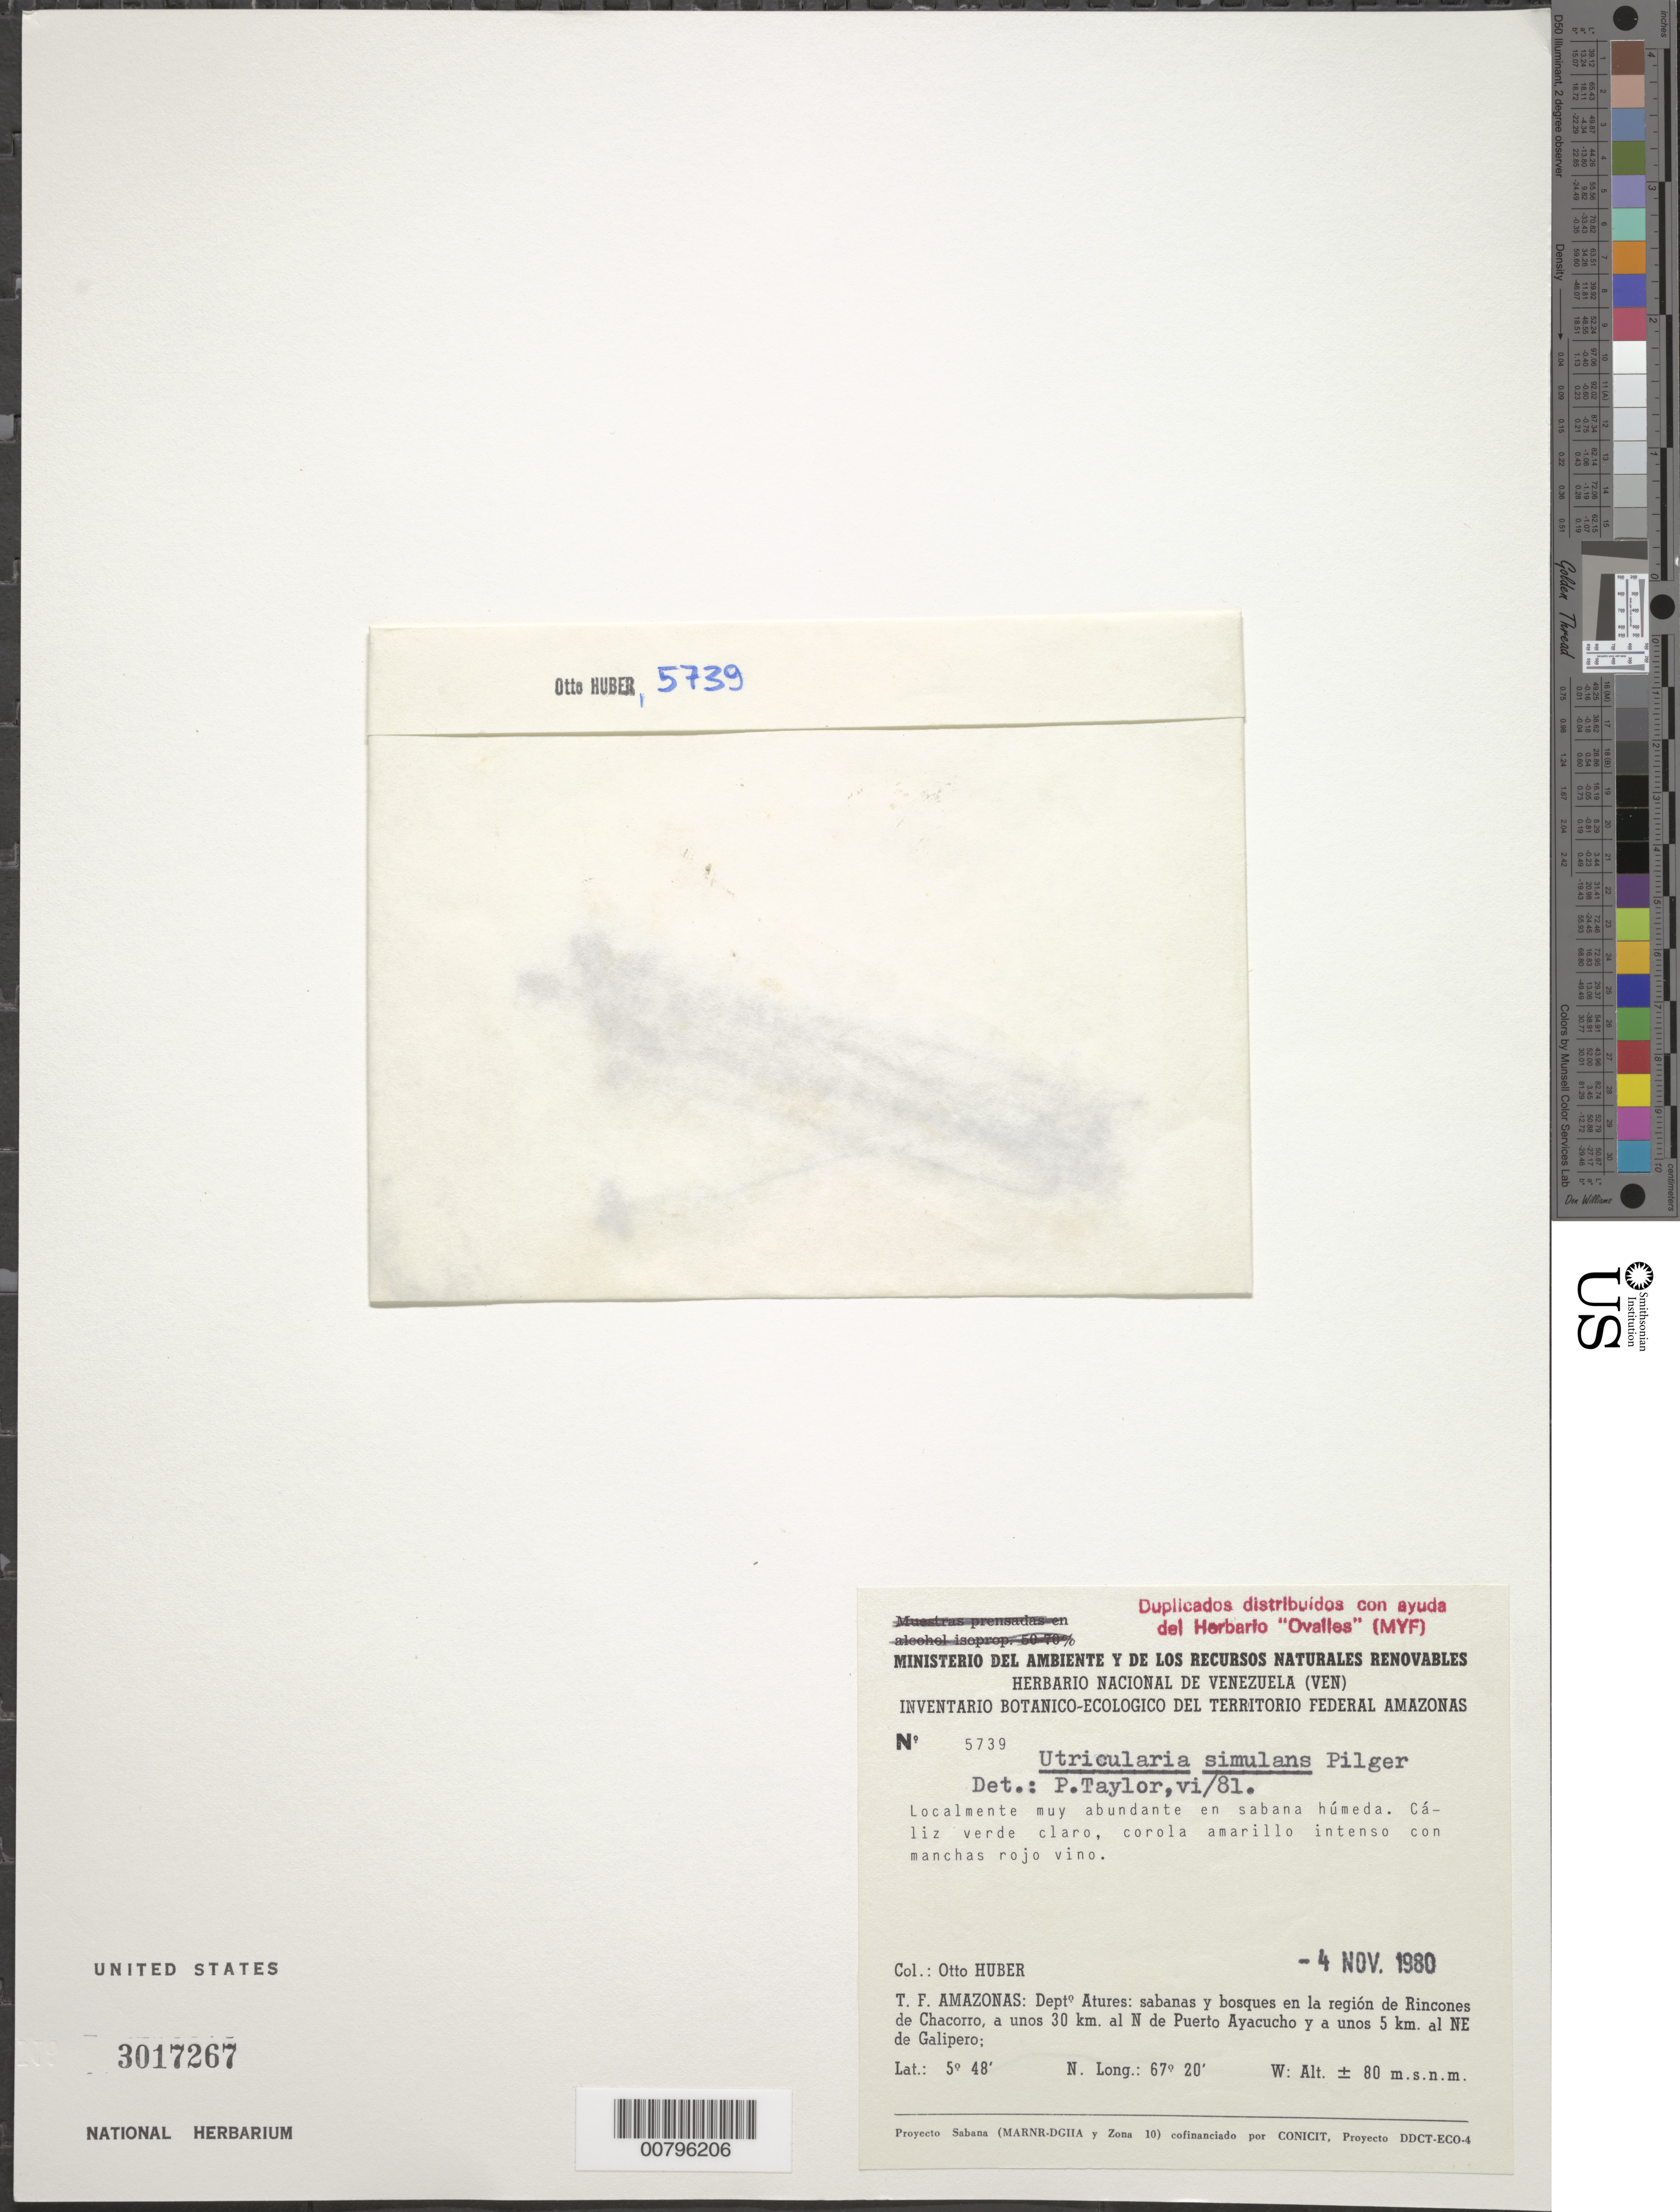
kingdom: Plantae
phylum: Tracheophyta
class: Magnoliopsida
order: Lamiales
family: Lentibulariaceae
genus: Utricularia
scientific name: Utricularia simulans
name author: Pilg.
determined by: Taylor, P.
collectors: O. Huber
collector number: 5739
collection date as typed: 4-Nov-80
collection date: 1980-11-04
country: Venezuela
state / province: Amazonas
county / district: Atures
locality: Rincones de Chacorro, 30 km N of Puerto Ayacucho, 5 km NE of Galipero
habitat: Wet savanna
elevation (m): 80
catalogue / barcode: US 3017267